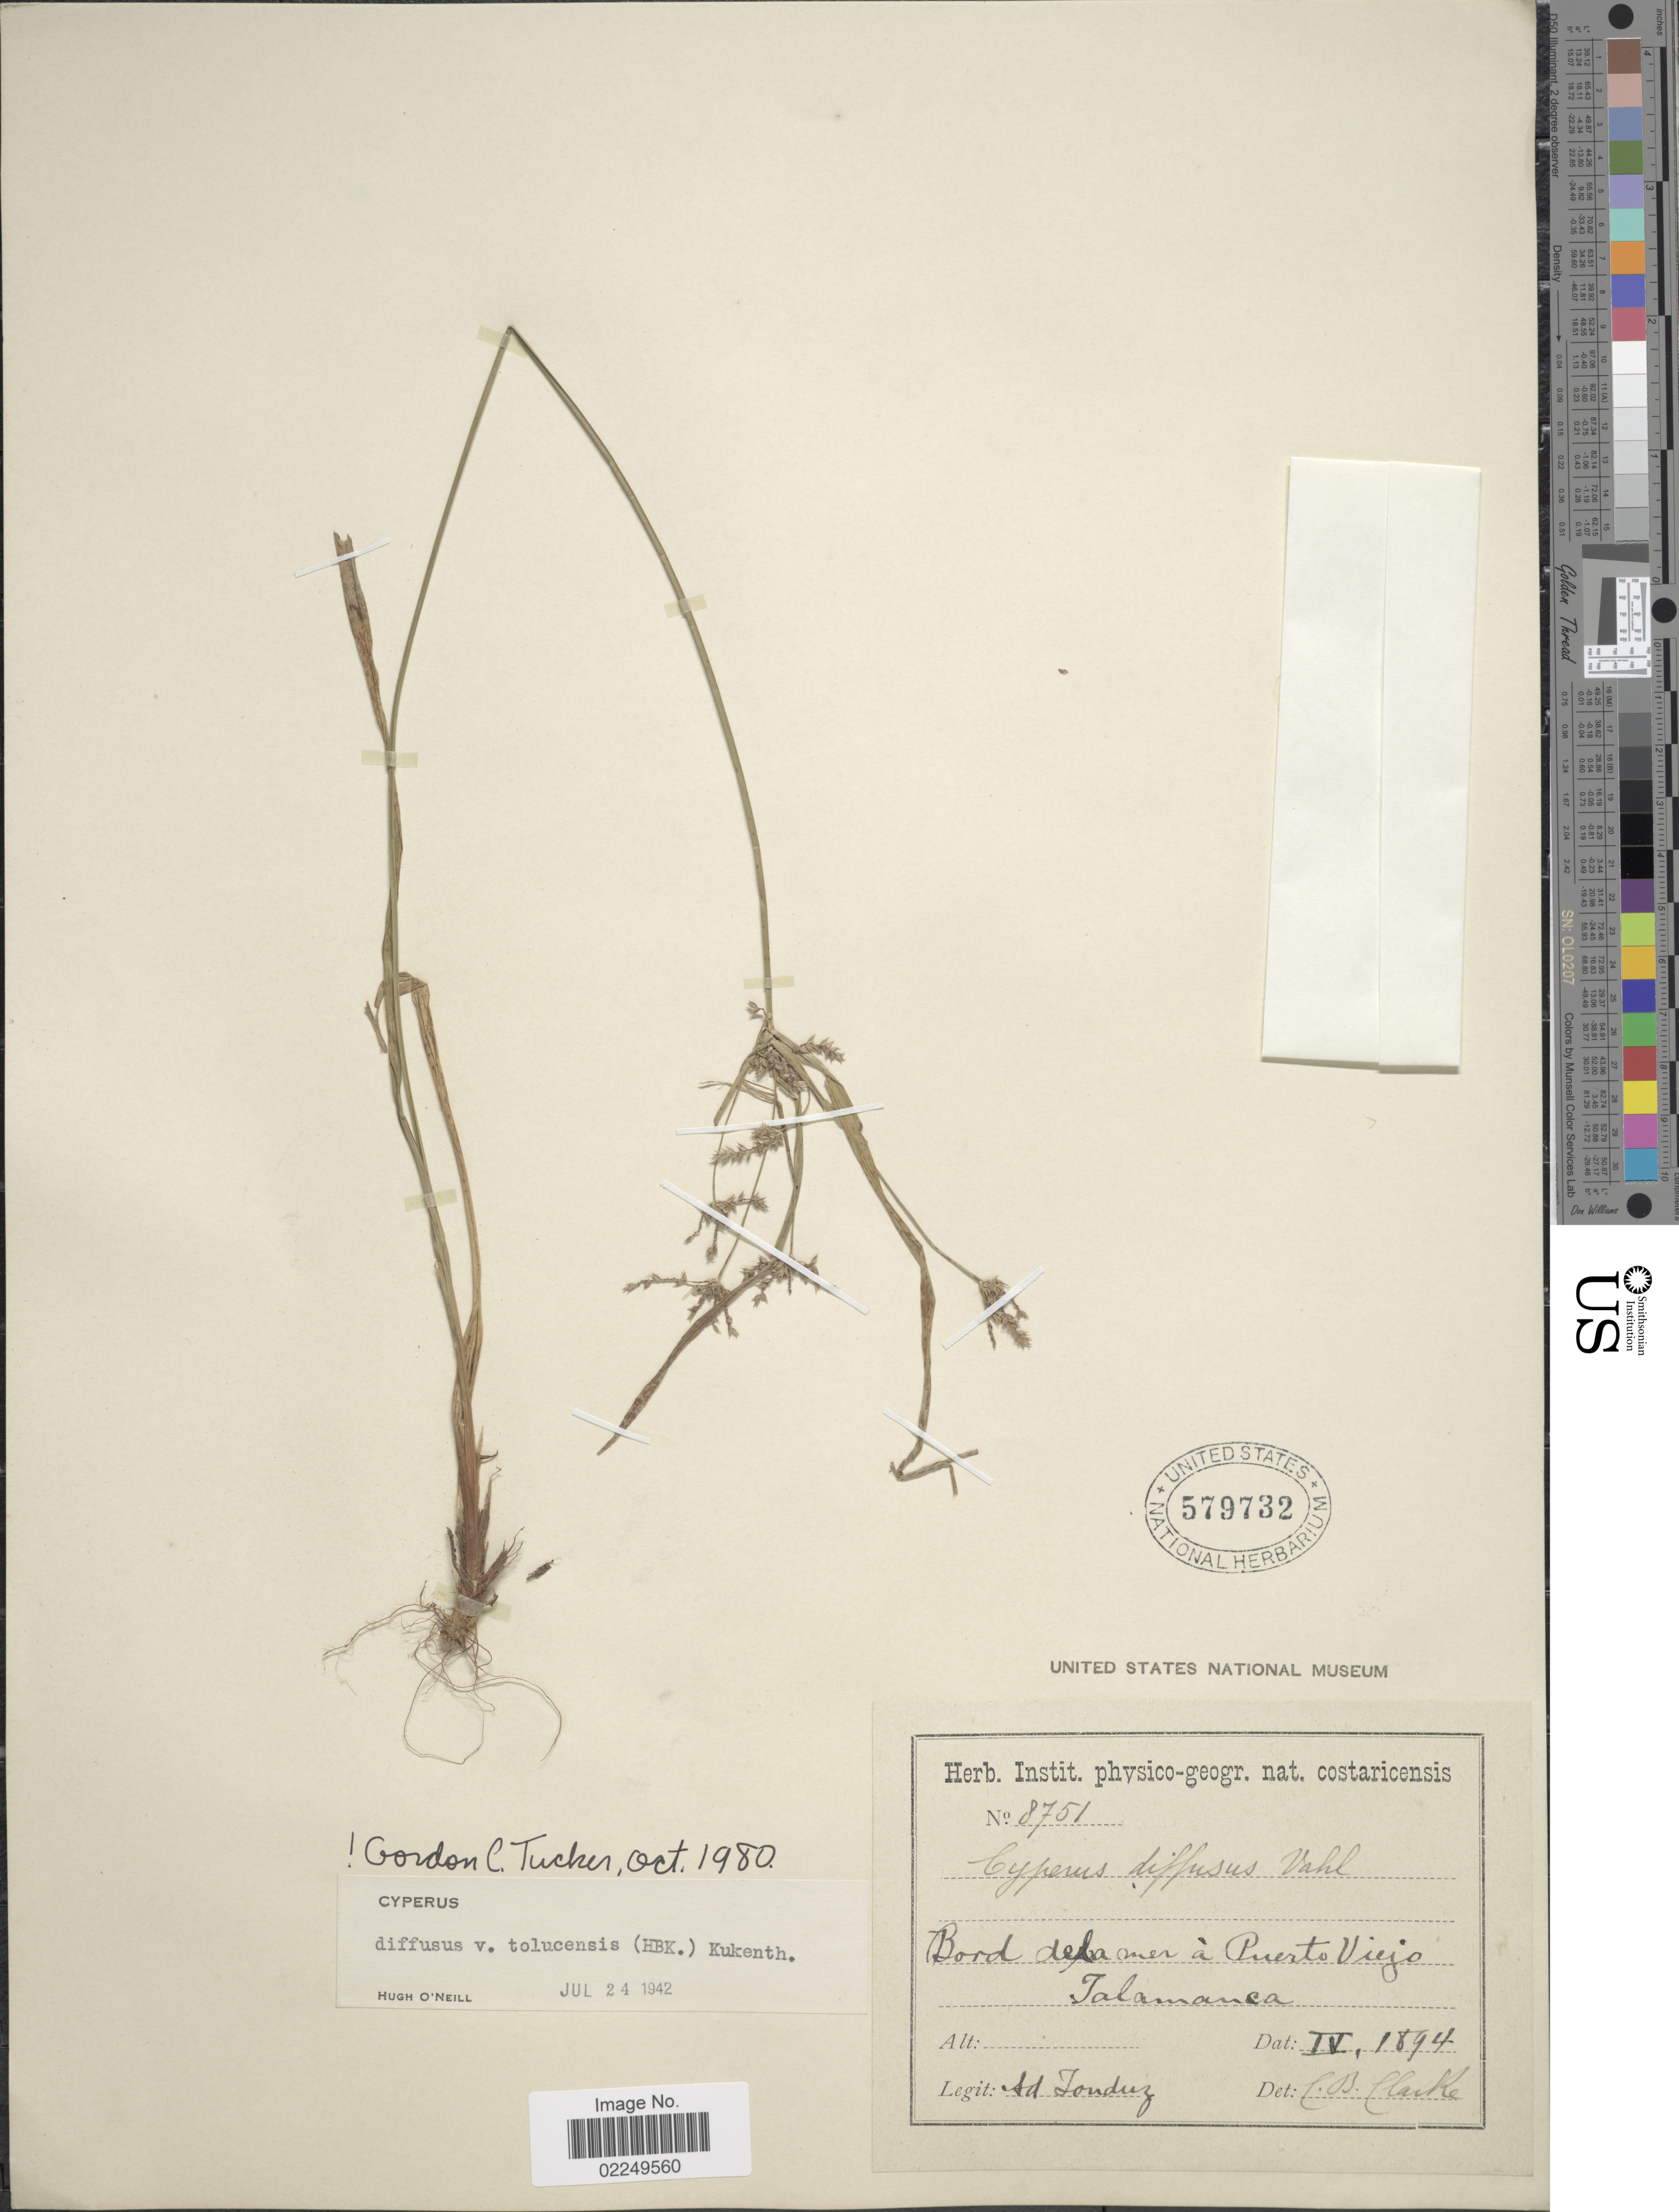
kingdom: Plantae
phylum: Tracheophyta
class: Liliopsida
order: Poales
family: Cyperaceae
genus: Cyperus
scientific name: Cyperus laxus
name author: Lam.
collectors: A. Tonduz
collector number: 8751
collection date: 1894-04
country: Costa Rica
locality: Bord de la mer a Puerto Viejo, Talamanca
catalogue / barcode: US 579732